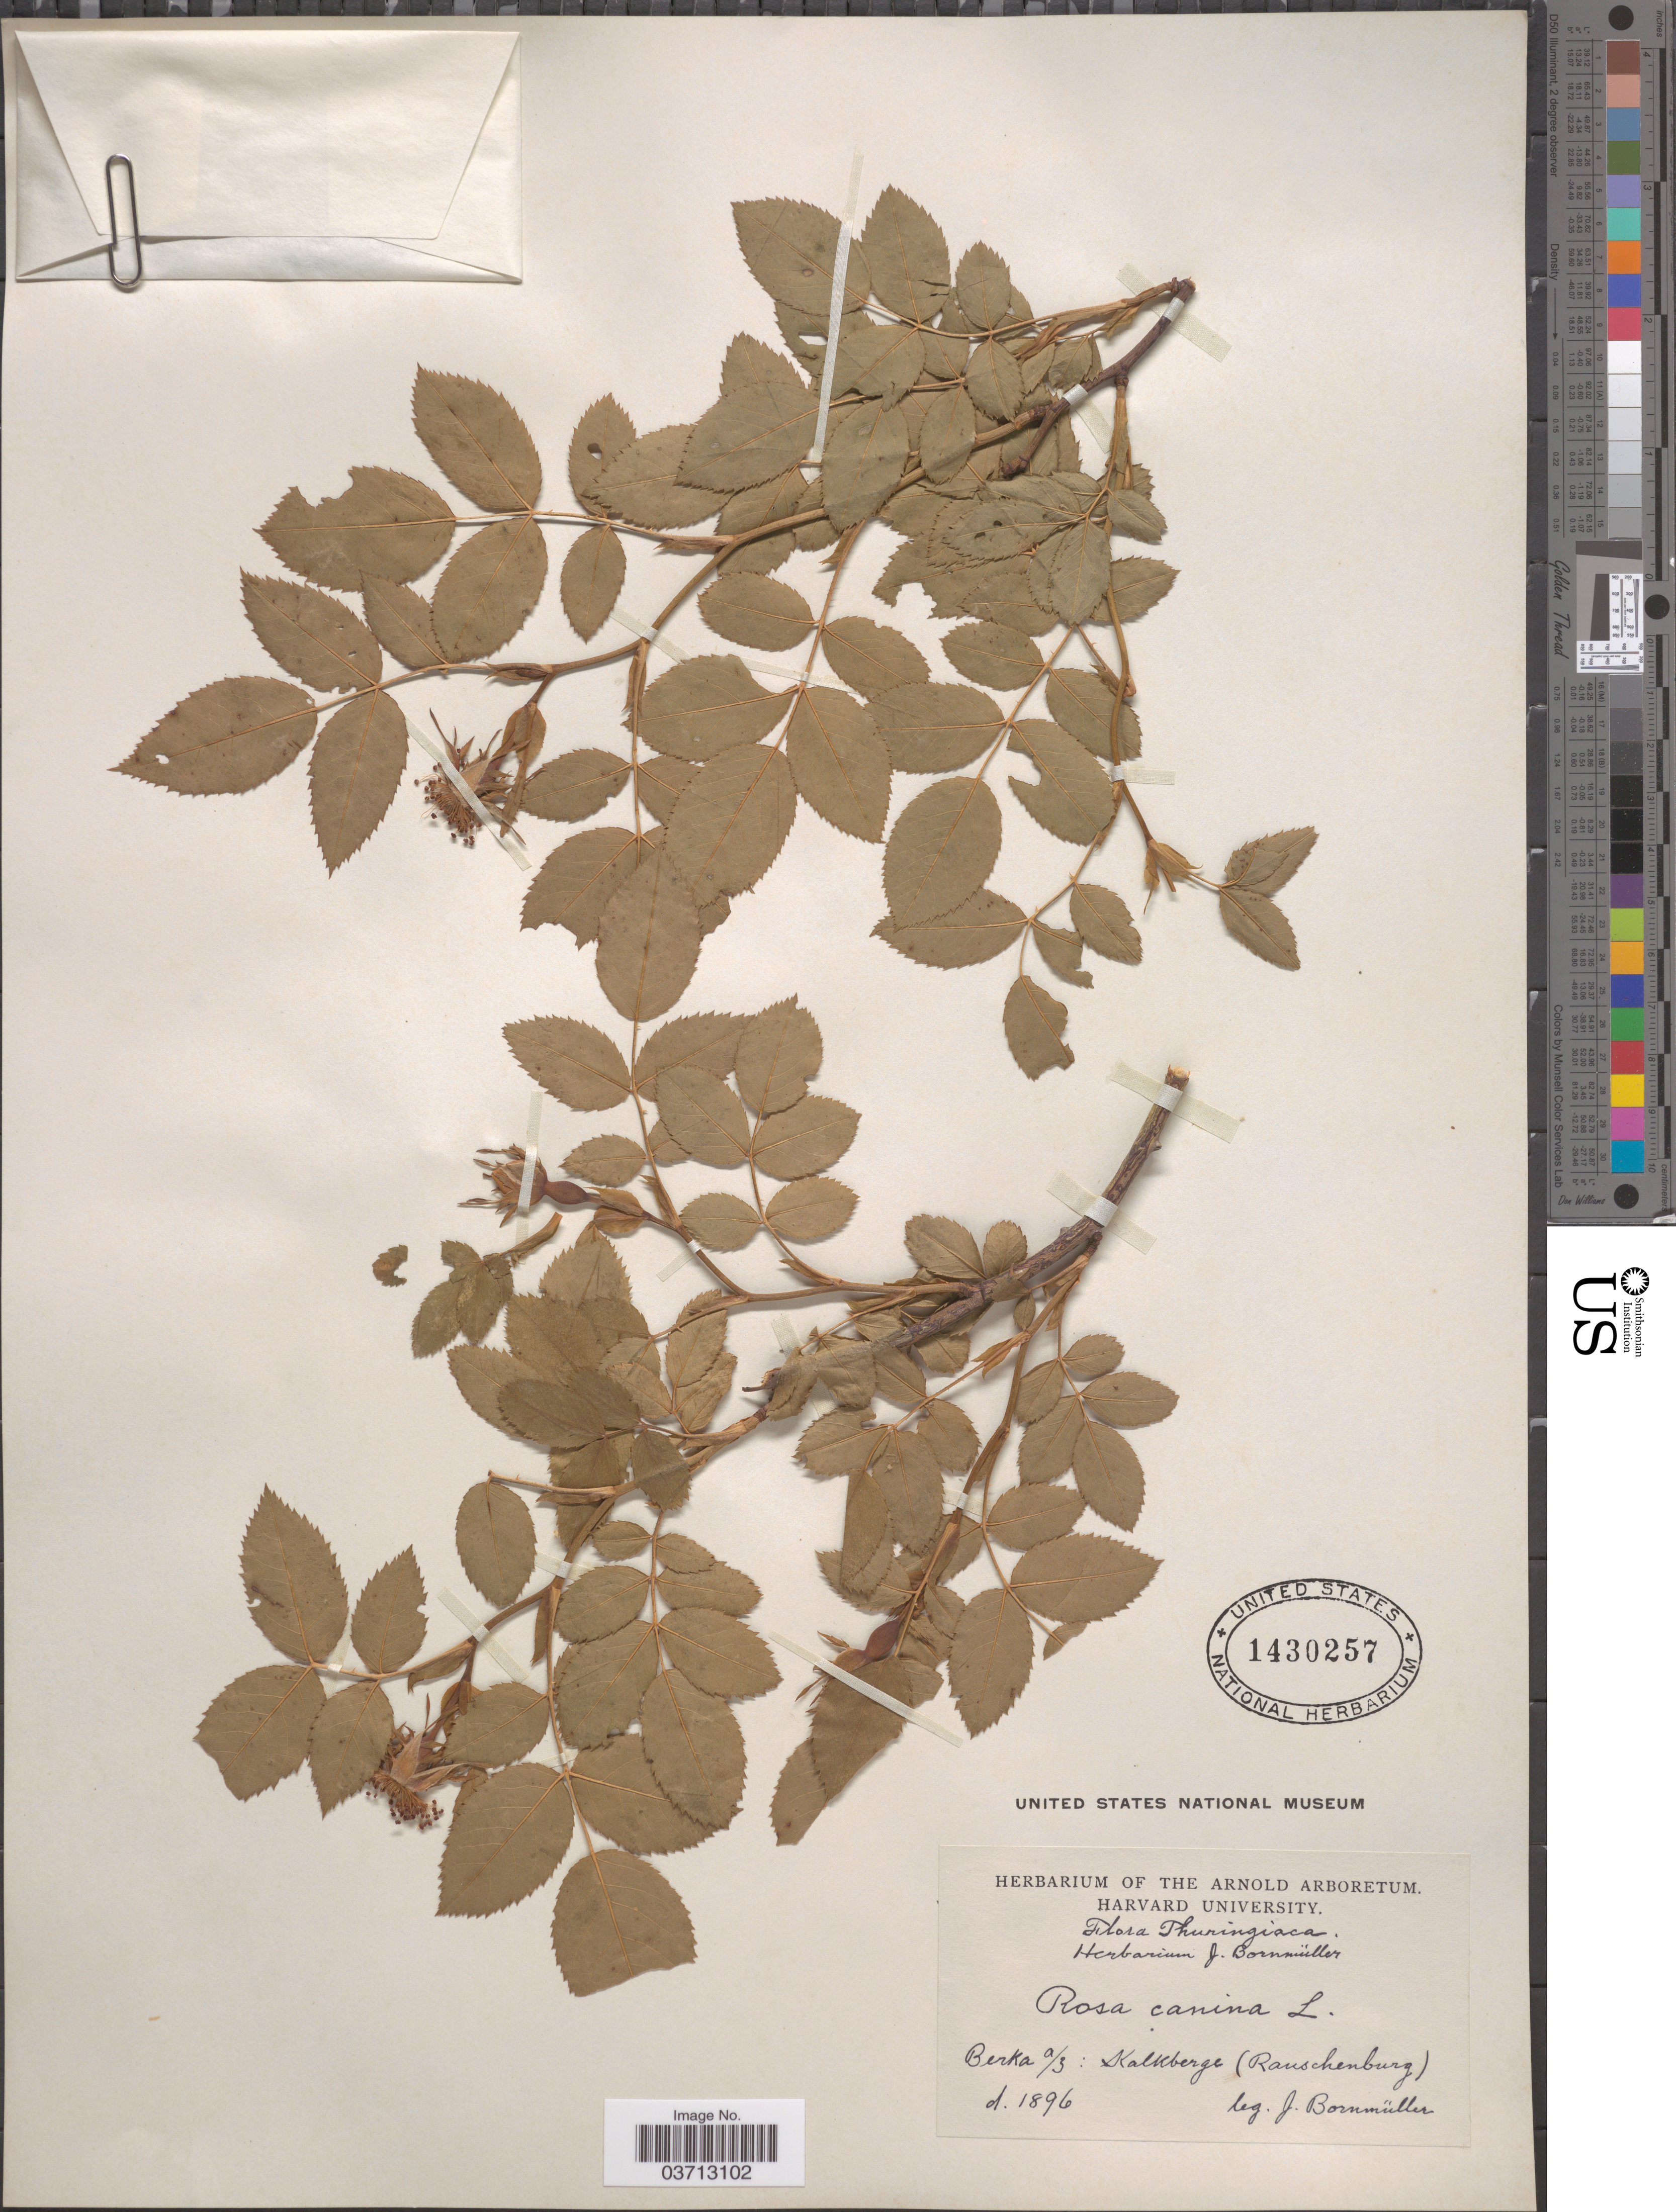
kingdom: Plantae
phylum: Tracheophyta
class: Magnoliopsida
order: Rosales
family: Rosaceae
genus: Rosa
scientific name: Rosa canina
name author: L.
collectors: J. Bornmüller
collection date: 1896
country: Germany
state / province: Thuringia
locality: Berka a/3: Kalkberge (Rauschenburg).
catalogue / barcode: US 1430257